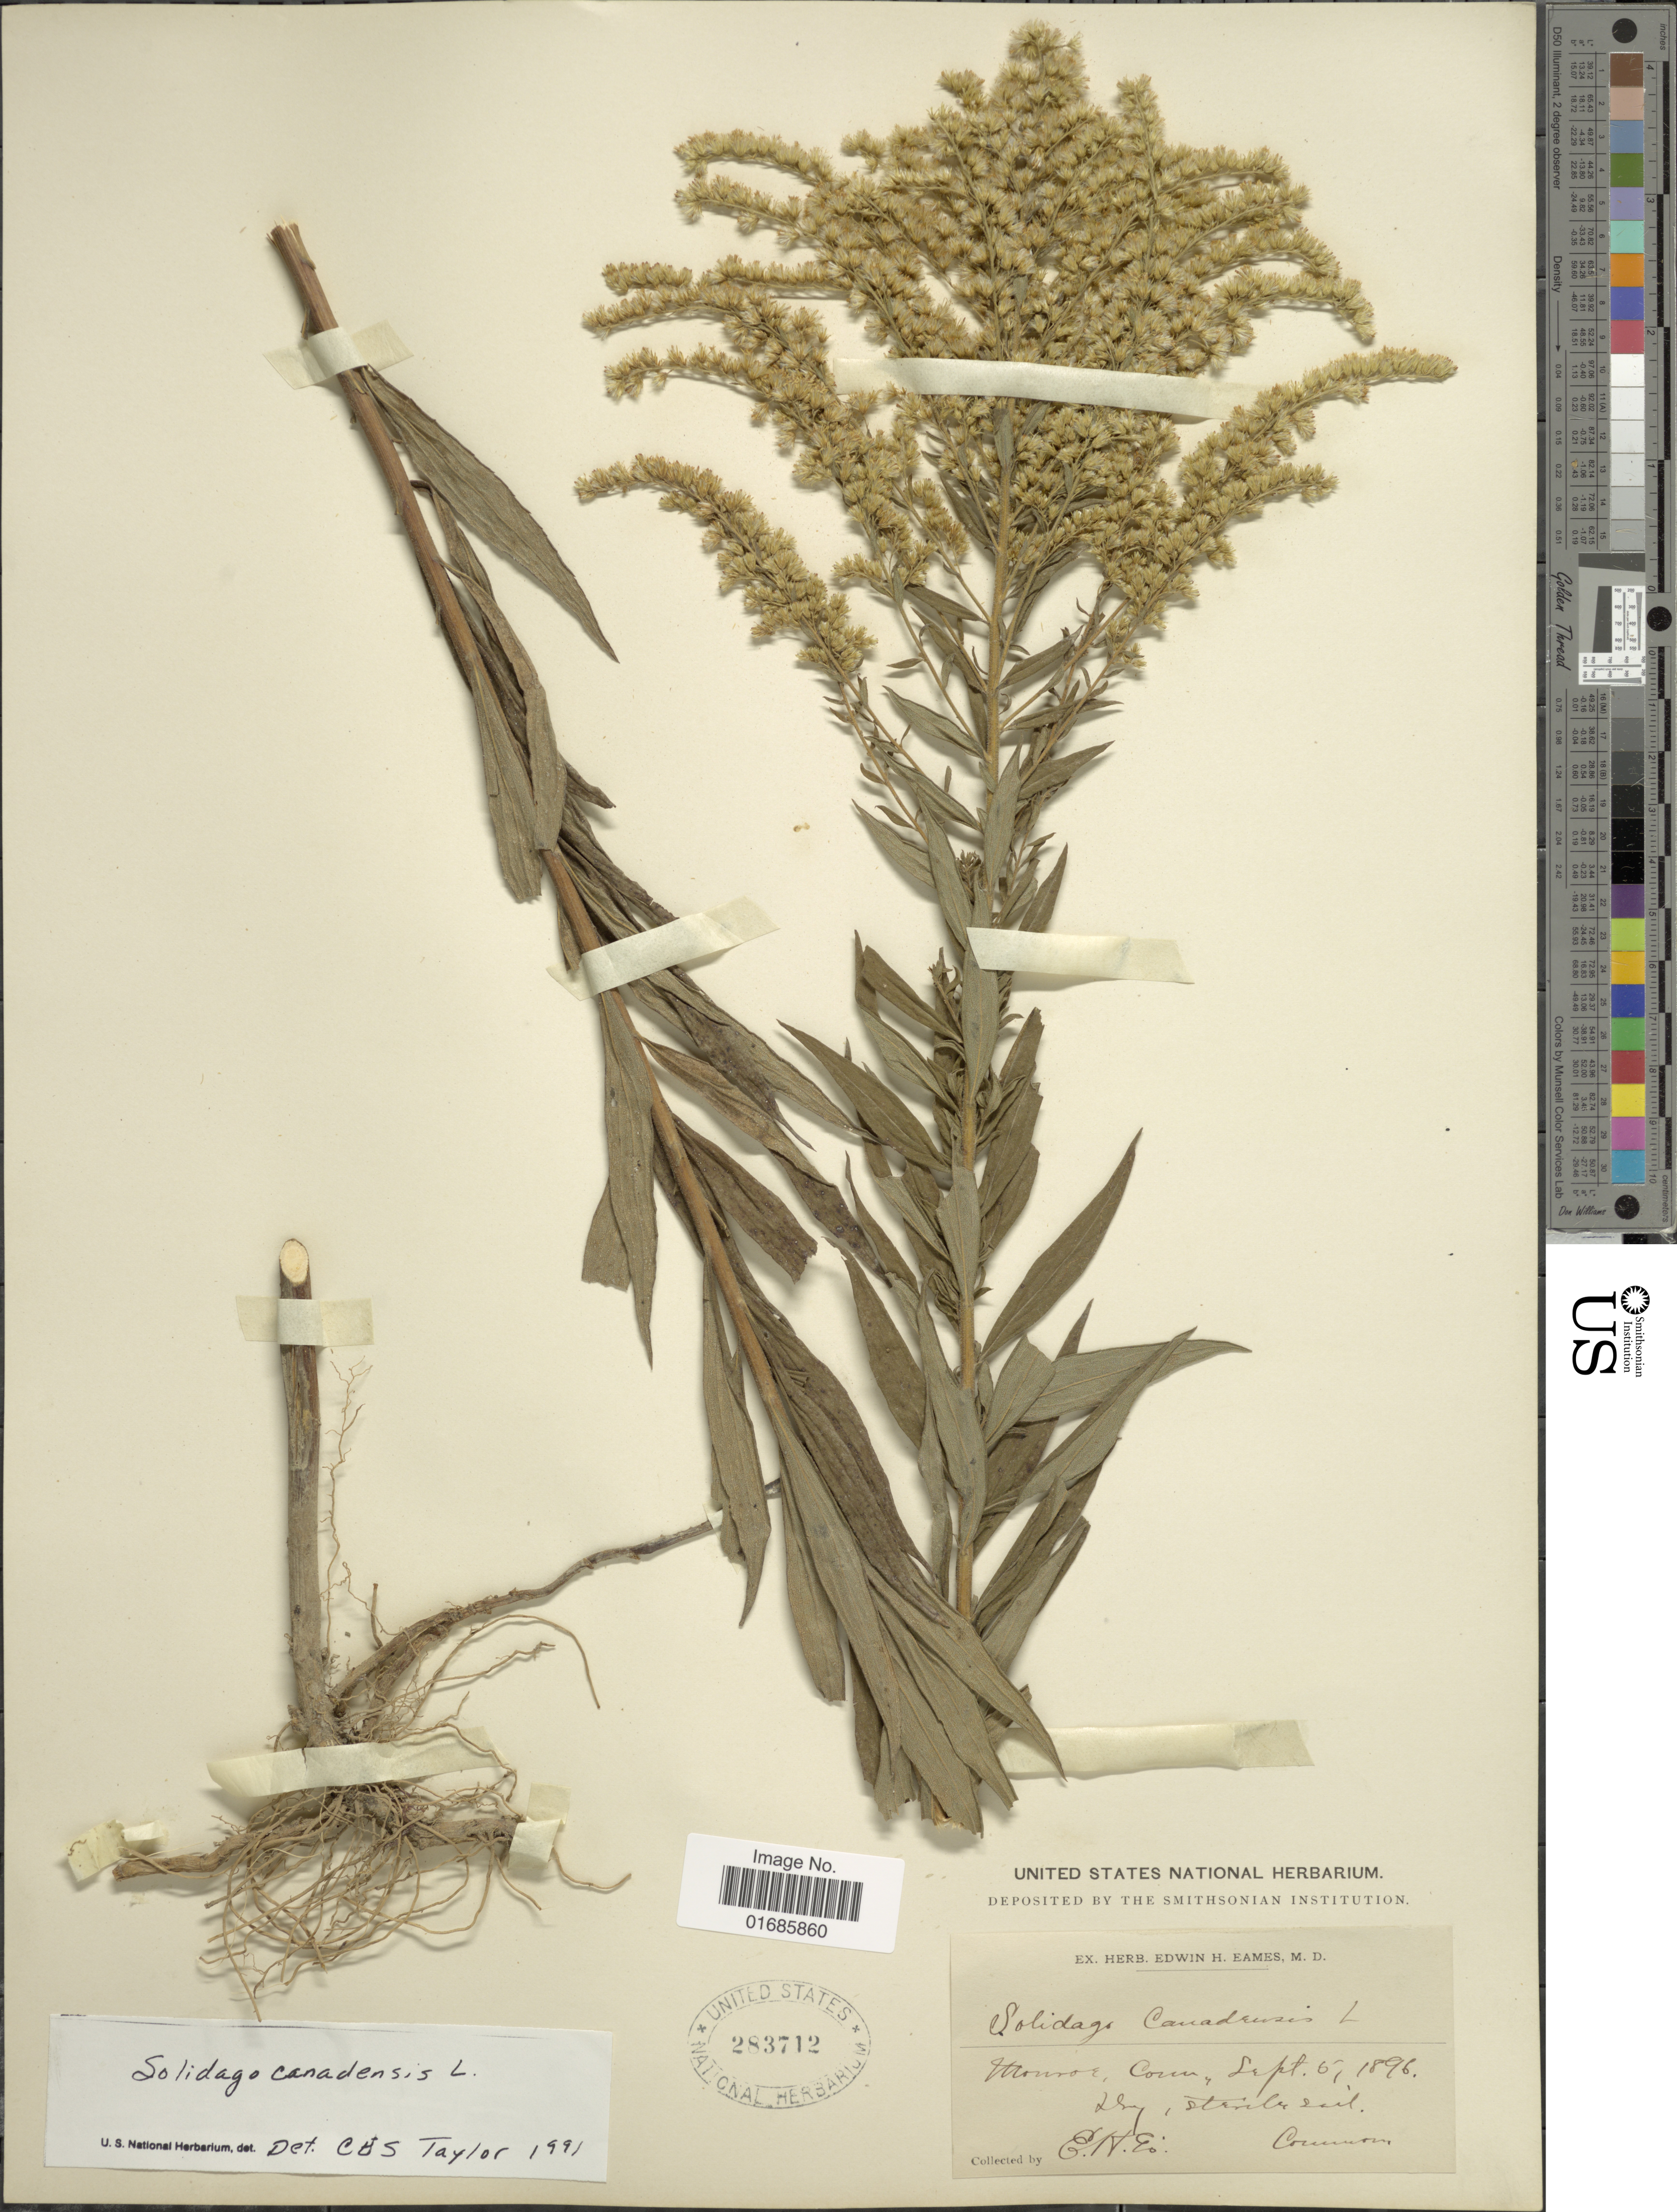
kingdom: Plantae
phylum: Tracheophyta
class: Magnoliopsida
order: Asterales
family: Asteraceae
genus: Solidago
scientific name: Solidago canadensis var. scabra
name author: (Muhl. ex Willd.) Torr. & A. Gray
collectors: E. H. Eames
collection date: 1896-09-05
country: United States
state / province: Connecticut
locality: Monroe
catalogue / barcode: US 283712